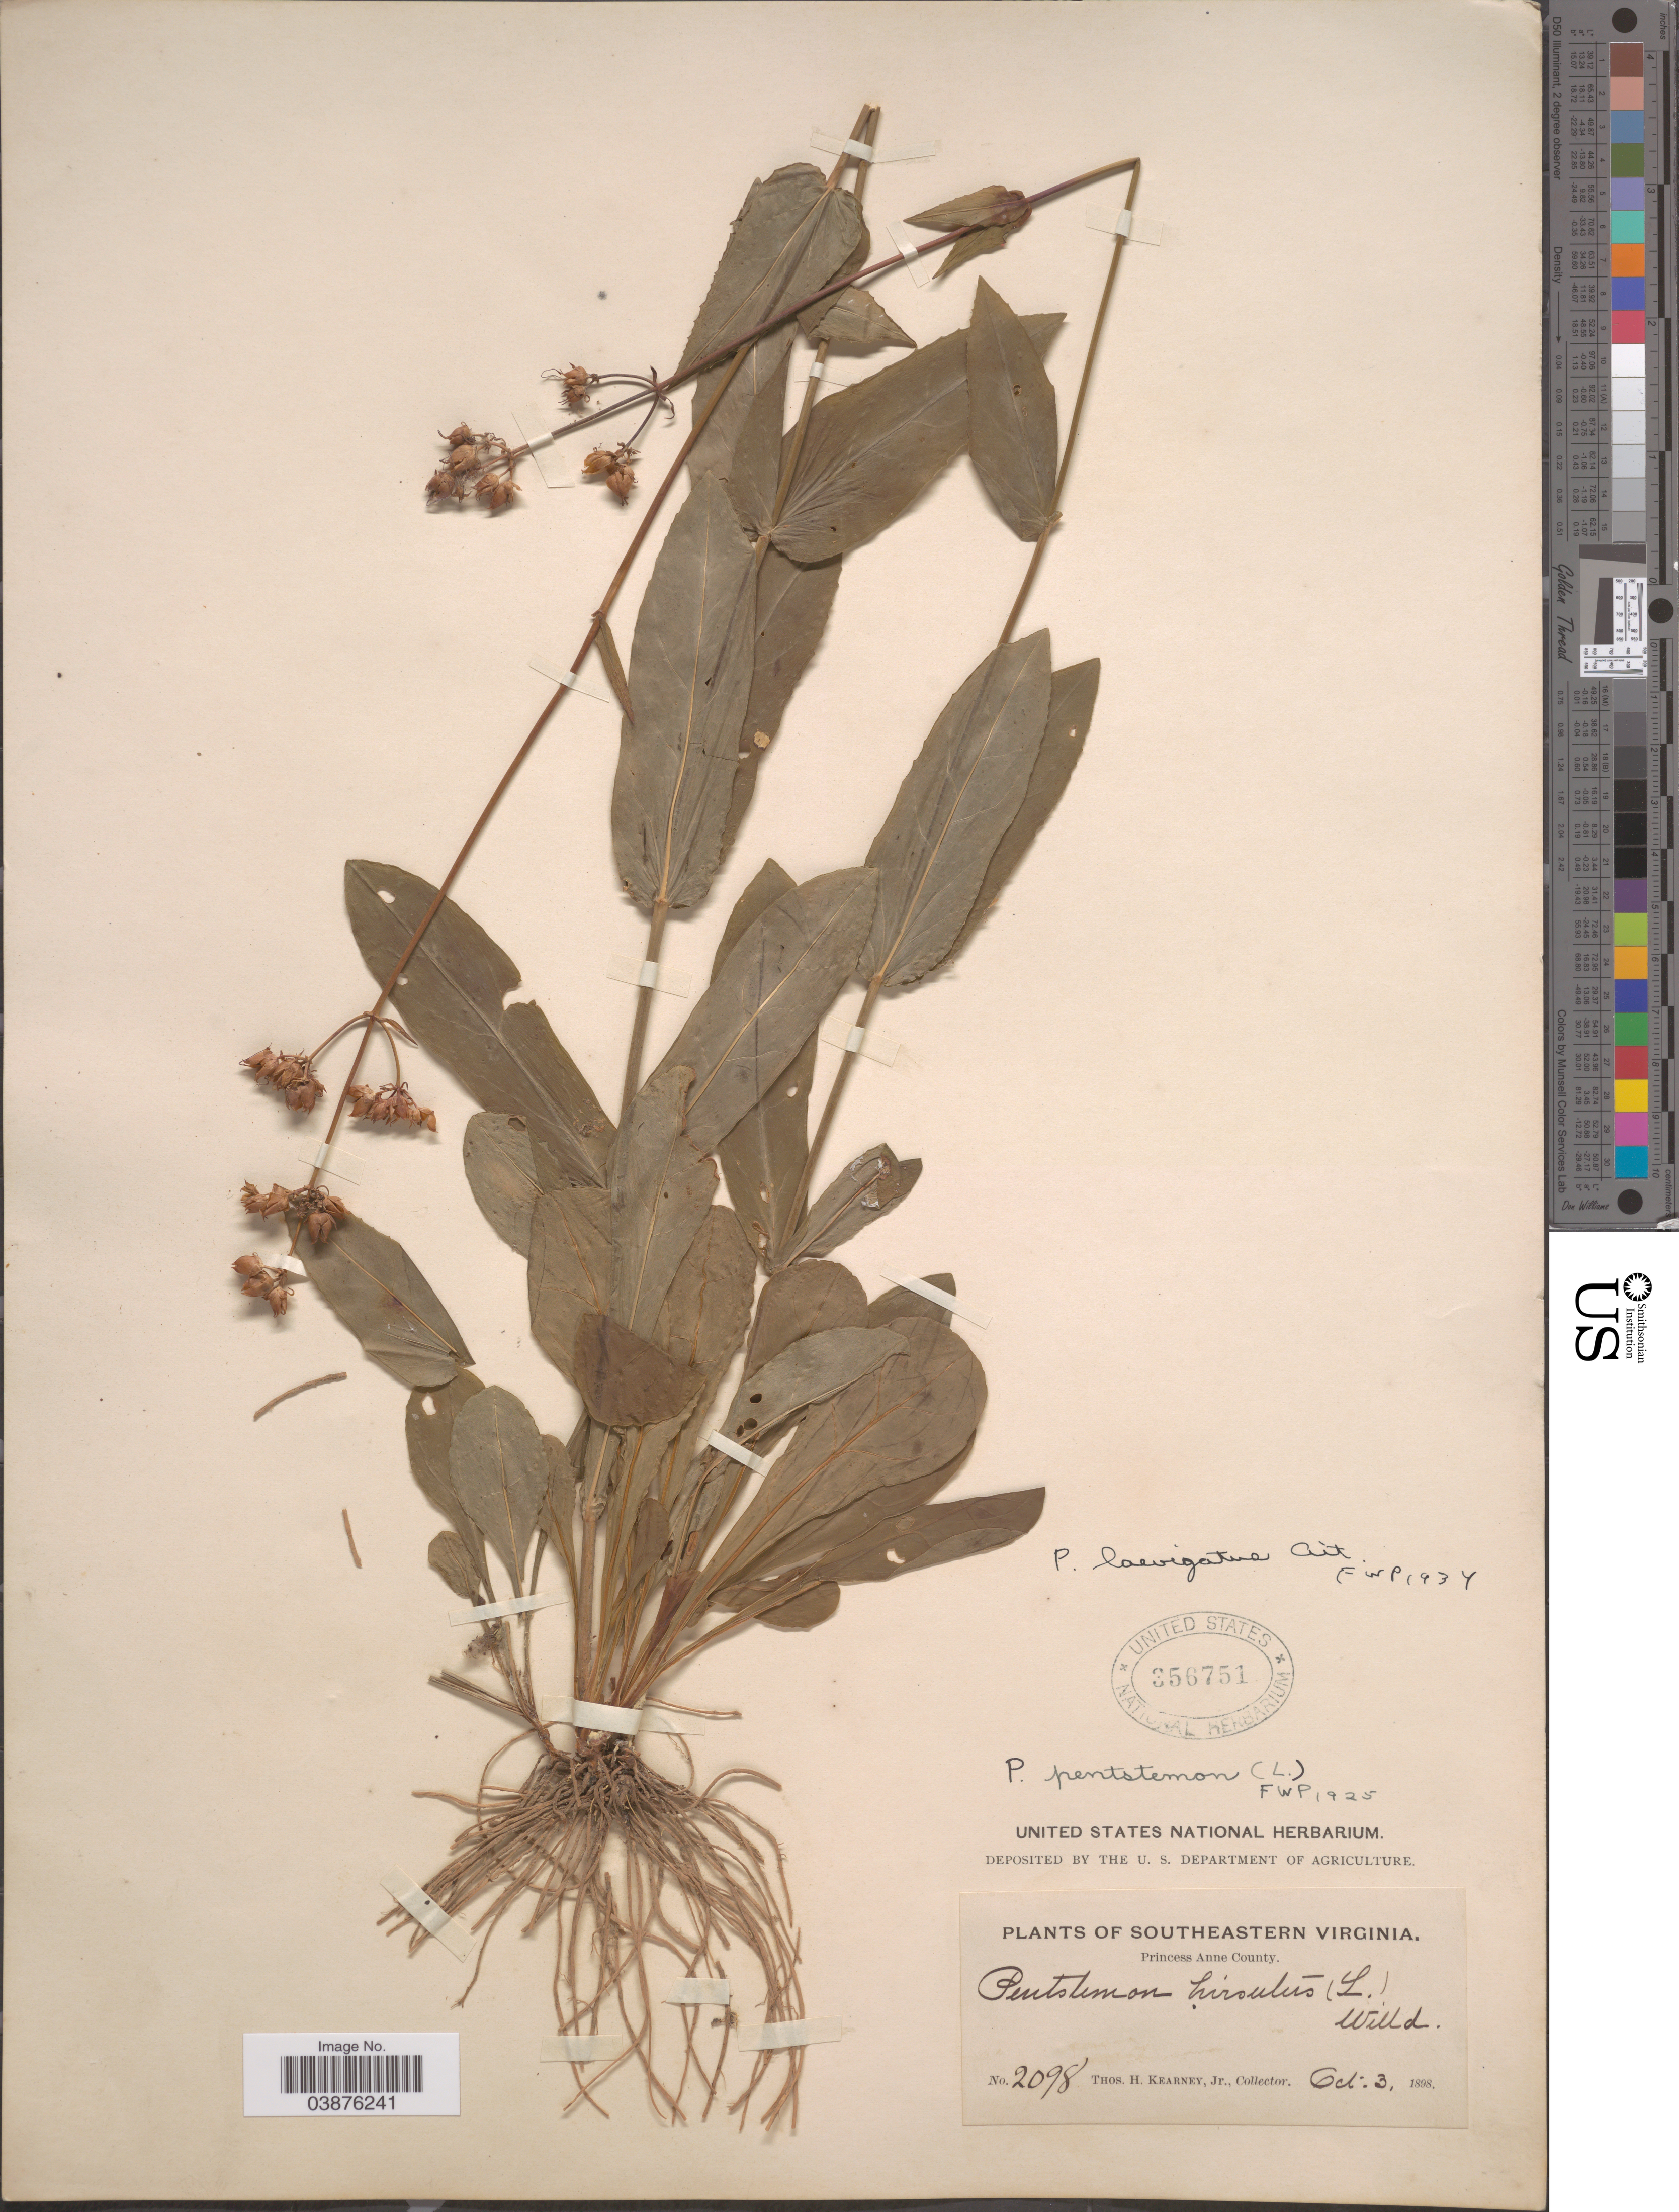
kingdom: Plantae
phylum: Tracheophyta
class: Magnoliopsida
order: Lamiales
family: Plantaginaceae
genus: Penstemon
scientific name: Penstemon laevigatus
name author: Aiton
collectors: T. H. Kearney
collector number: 2098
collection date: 1898-10-03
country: United States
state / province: Virginia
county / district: City of Virginia Beach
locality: Southeastern Virginia. Princess Anne County.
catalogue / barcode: US 356751